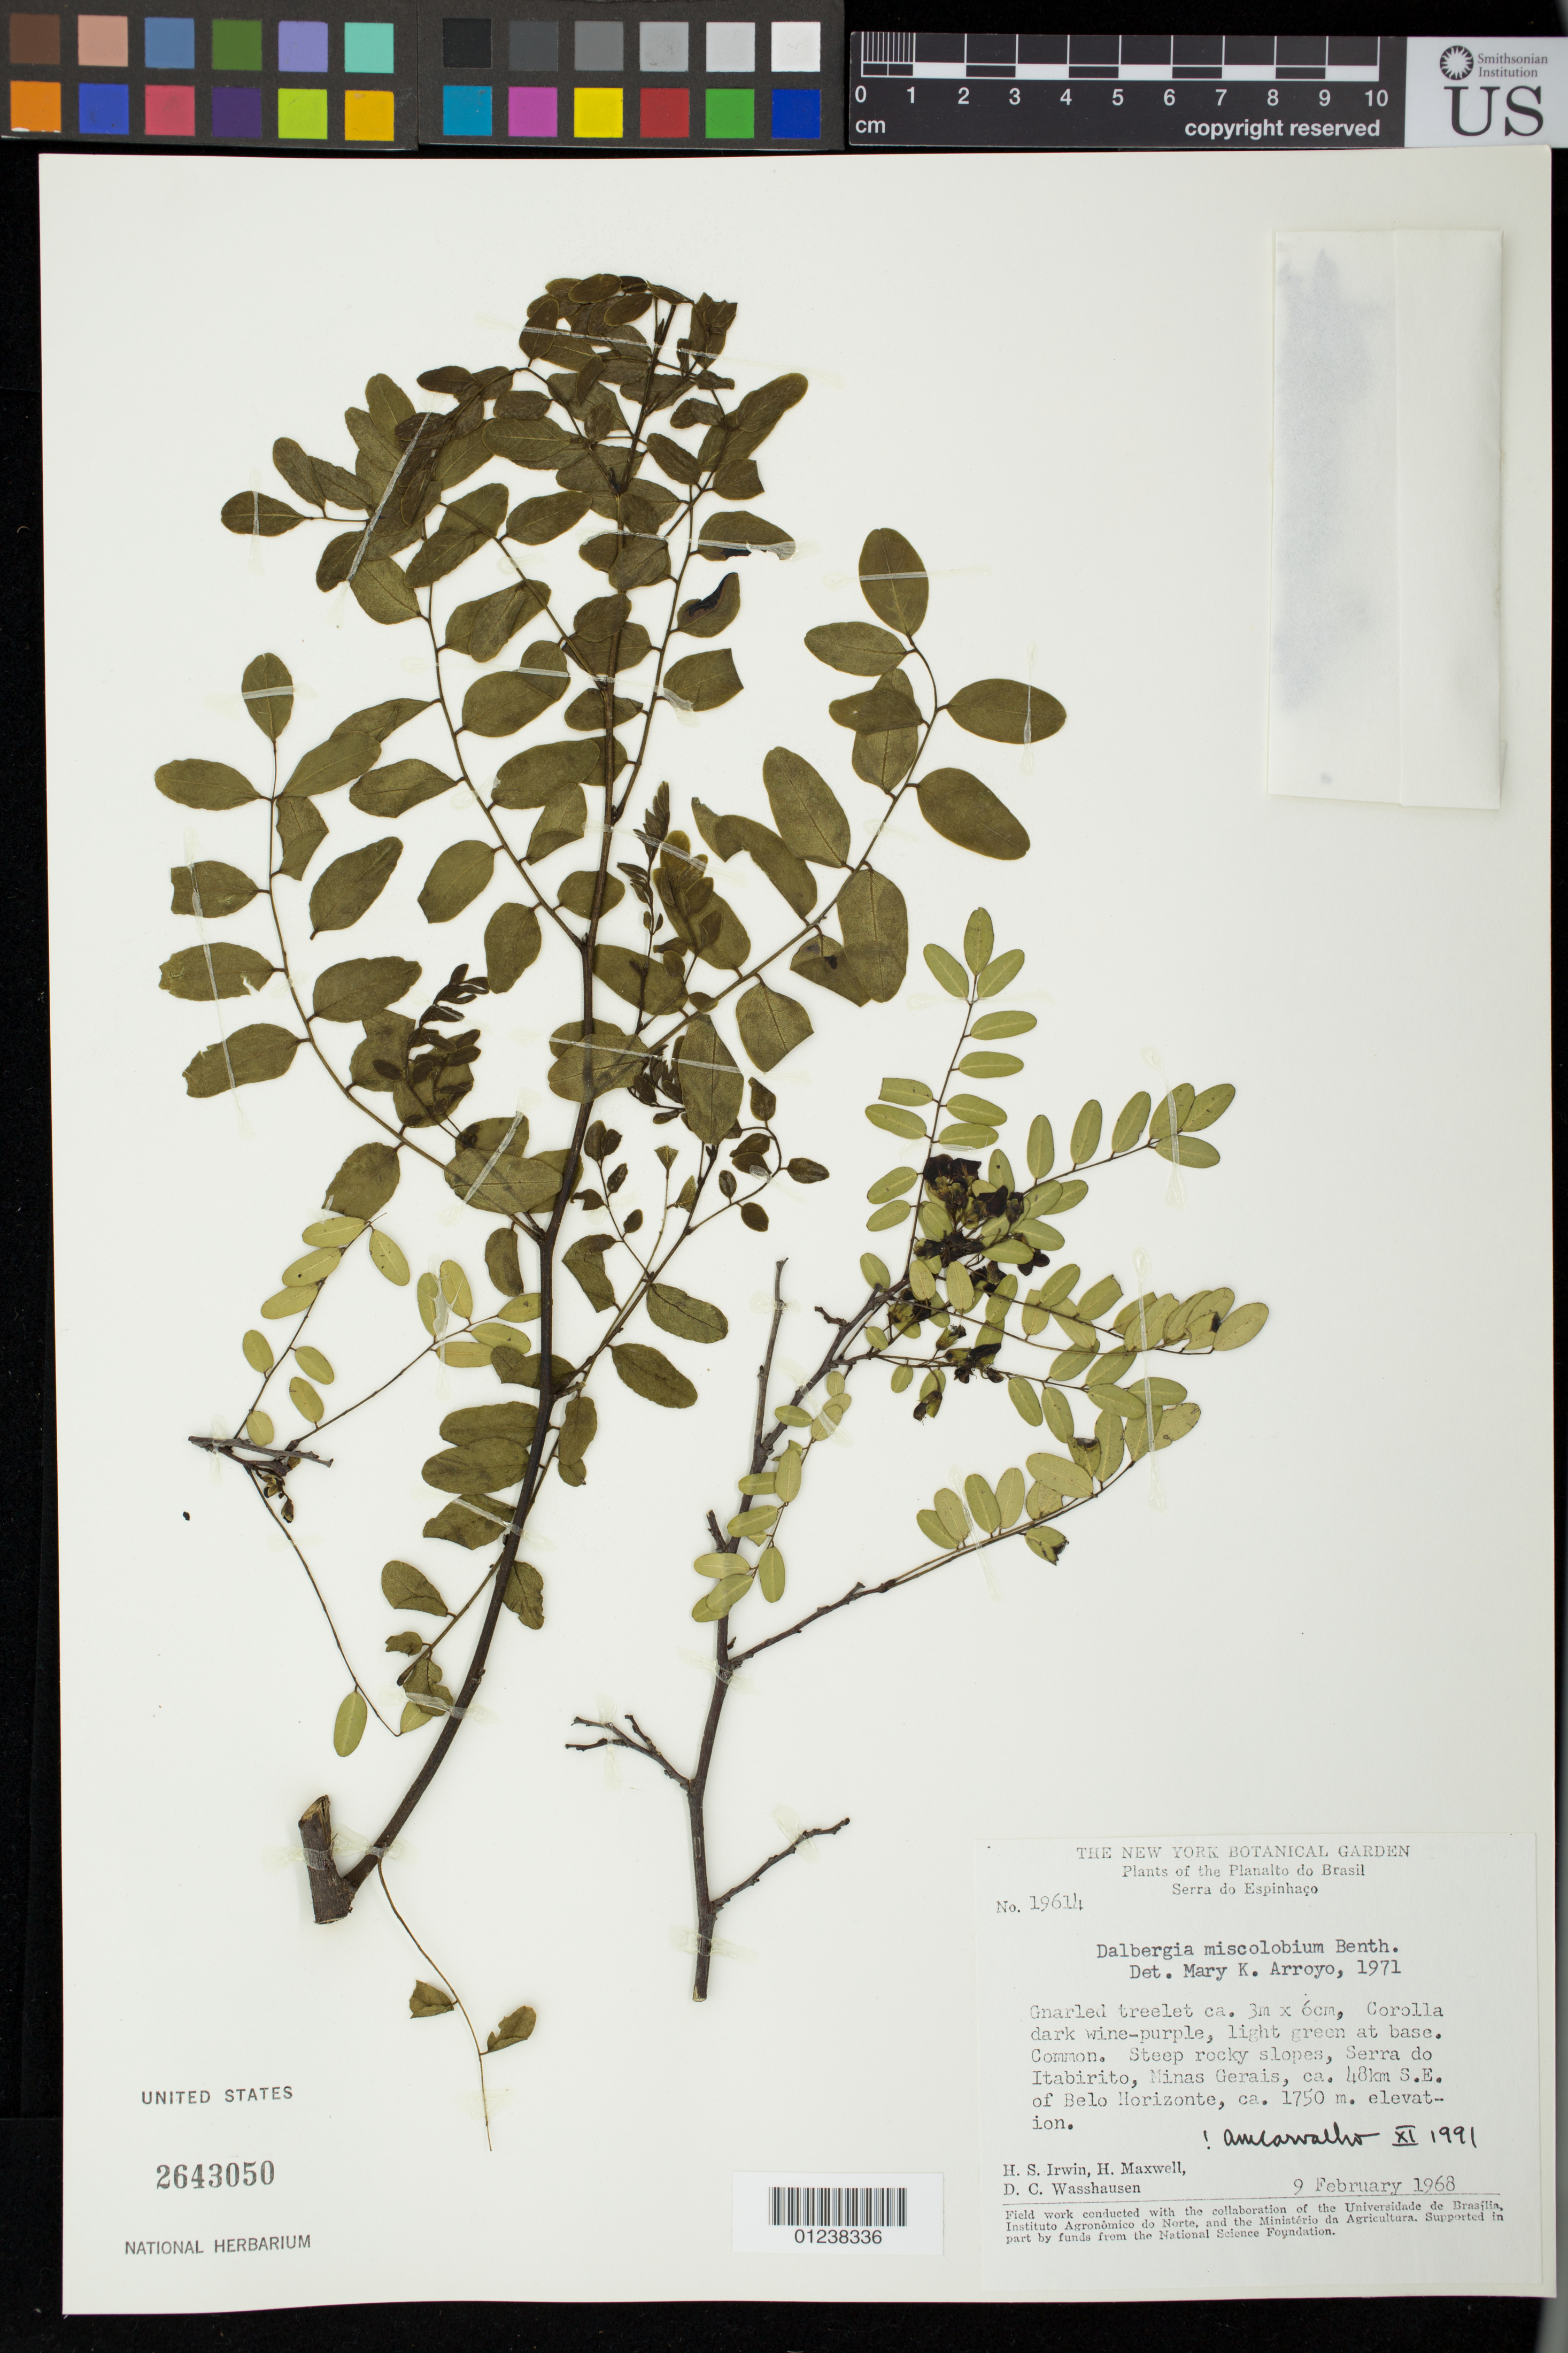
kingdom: Plantae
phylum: Tracheophyta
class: Magnoliopsida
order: Fabales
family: Fabaceae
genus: Dalbergia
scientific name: Dalbergia miscolobium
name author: Benth.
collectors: H. Irwin, H. Maxwell & D. C. Wasshausen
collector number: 19614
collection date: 1968-02-09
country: Brazil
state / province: Minas Gerais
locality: Steep rocky slopes, Serra do Itabirito, ca. 48 km S.E. of Belo Horizonte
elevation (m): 1750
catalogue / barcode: US 2643050